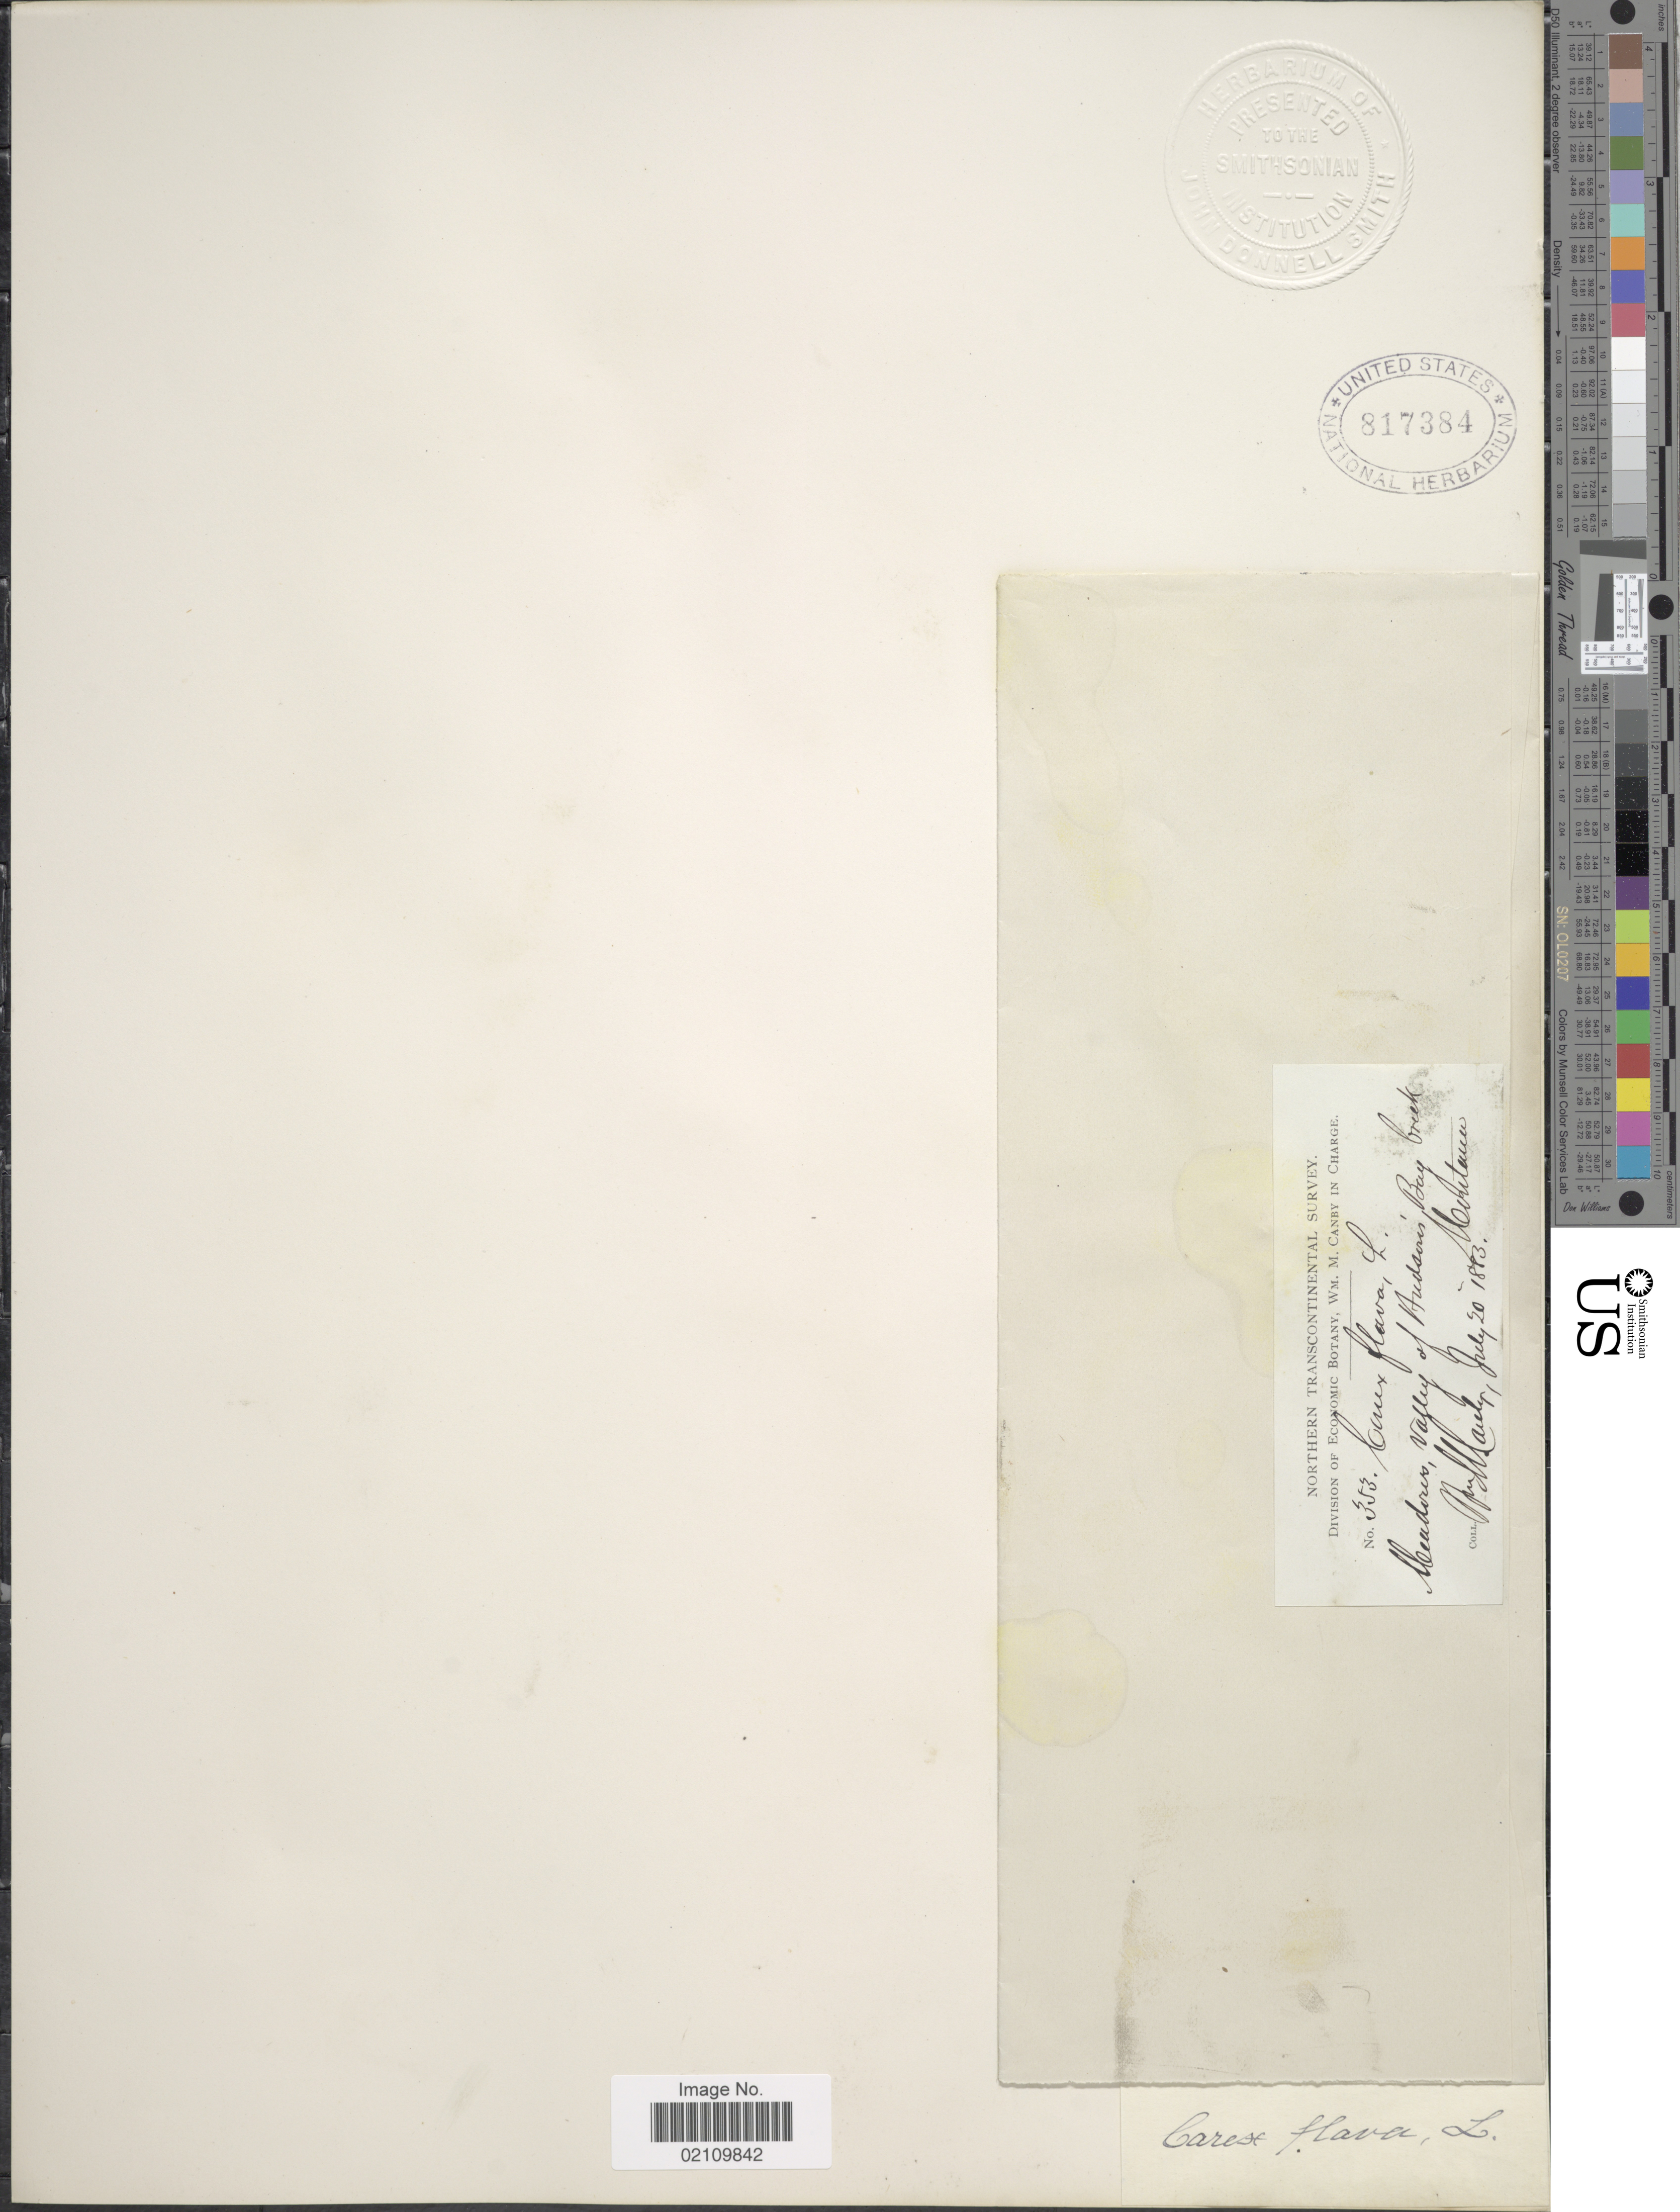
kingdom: Plantae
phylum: Tracheophyta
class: Liliopsida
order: Poales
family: Cyperaceae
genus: Carex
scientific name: Carex flava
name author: L.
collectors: W. M. Canby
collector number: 353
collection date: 1883-07-20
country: United States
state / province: Montana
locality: Meadows, valley of Hudson's Bay Creek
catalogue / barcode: US 817384